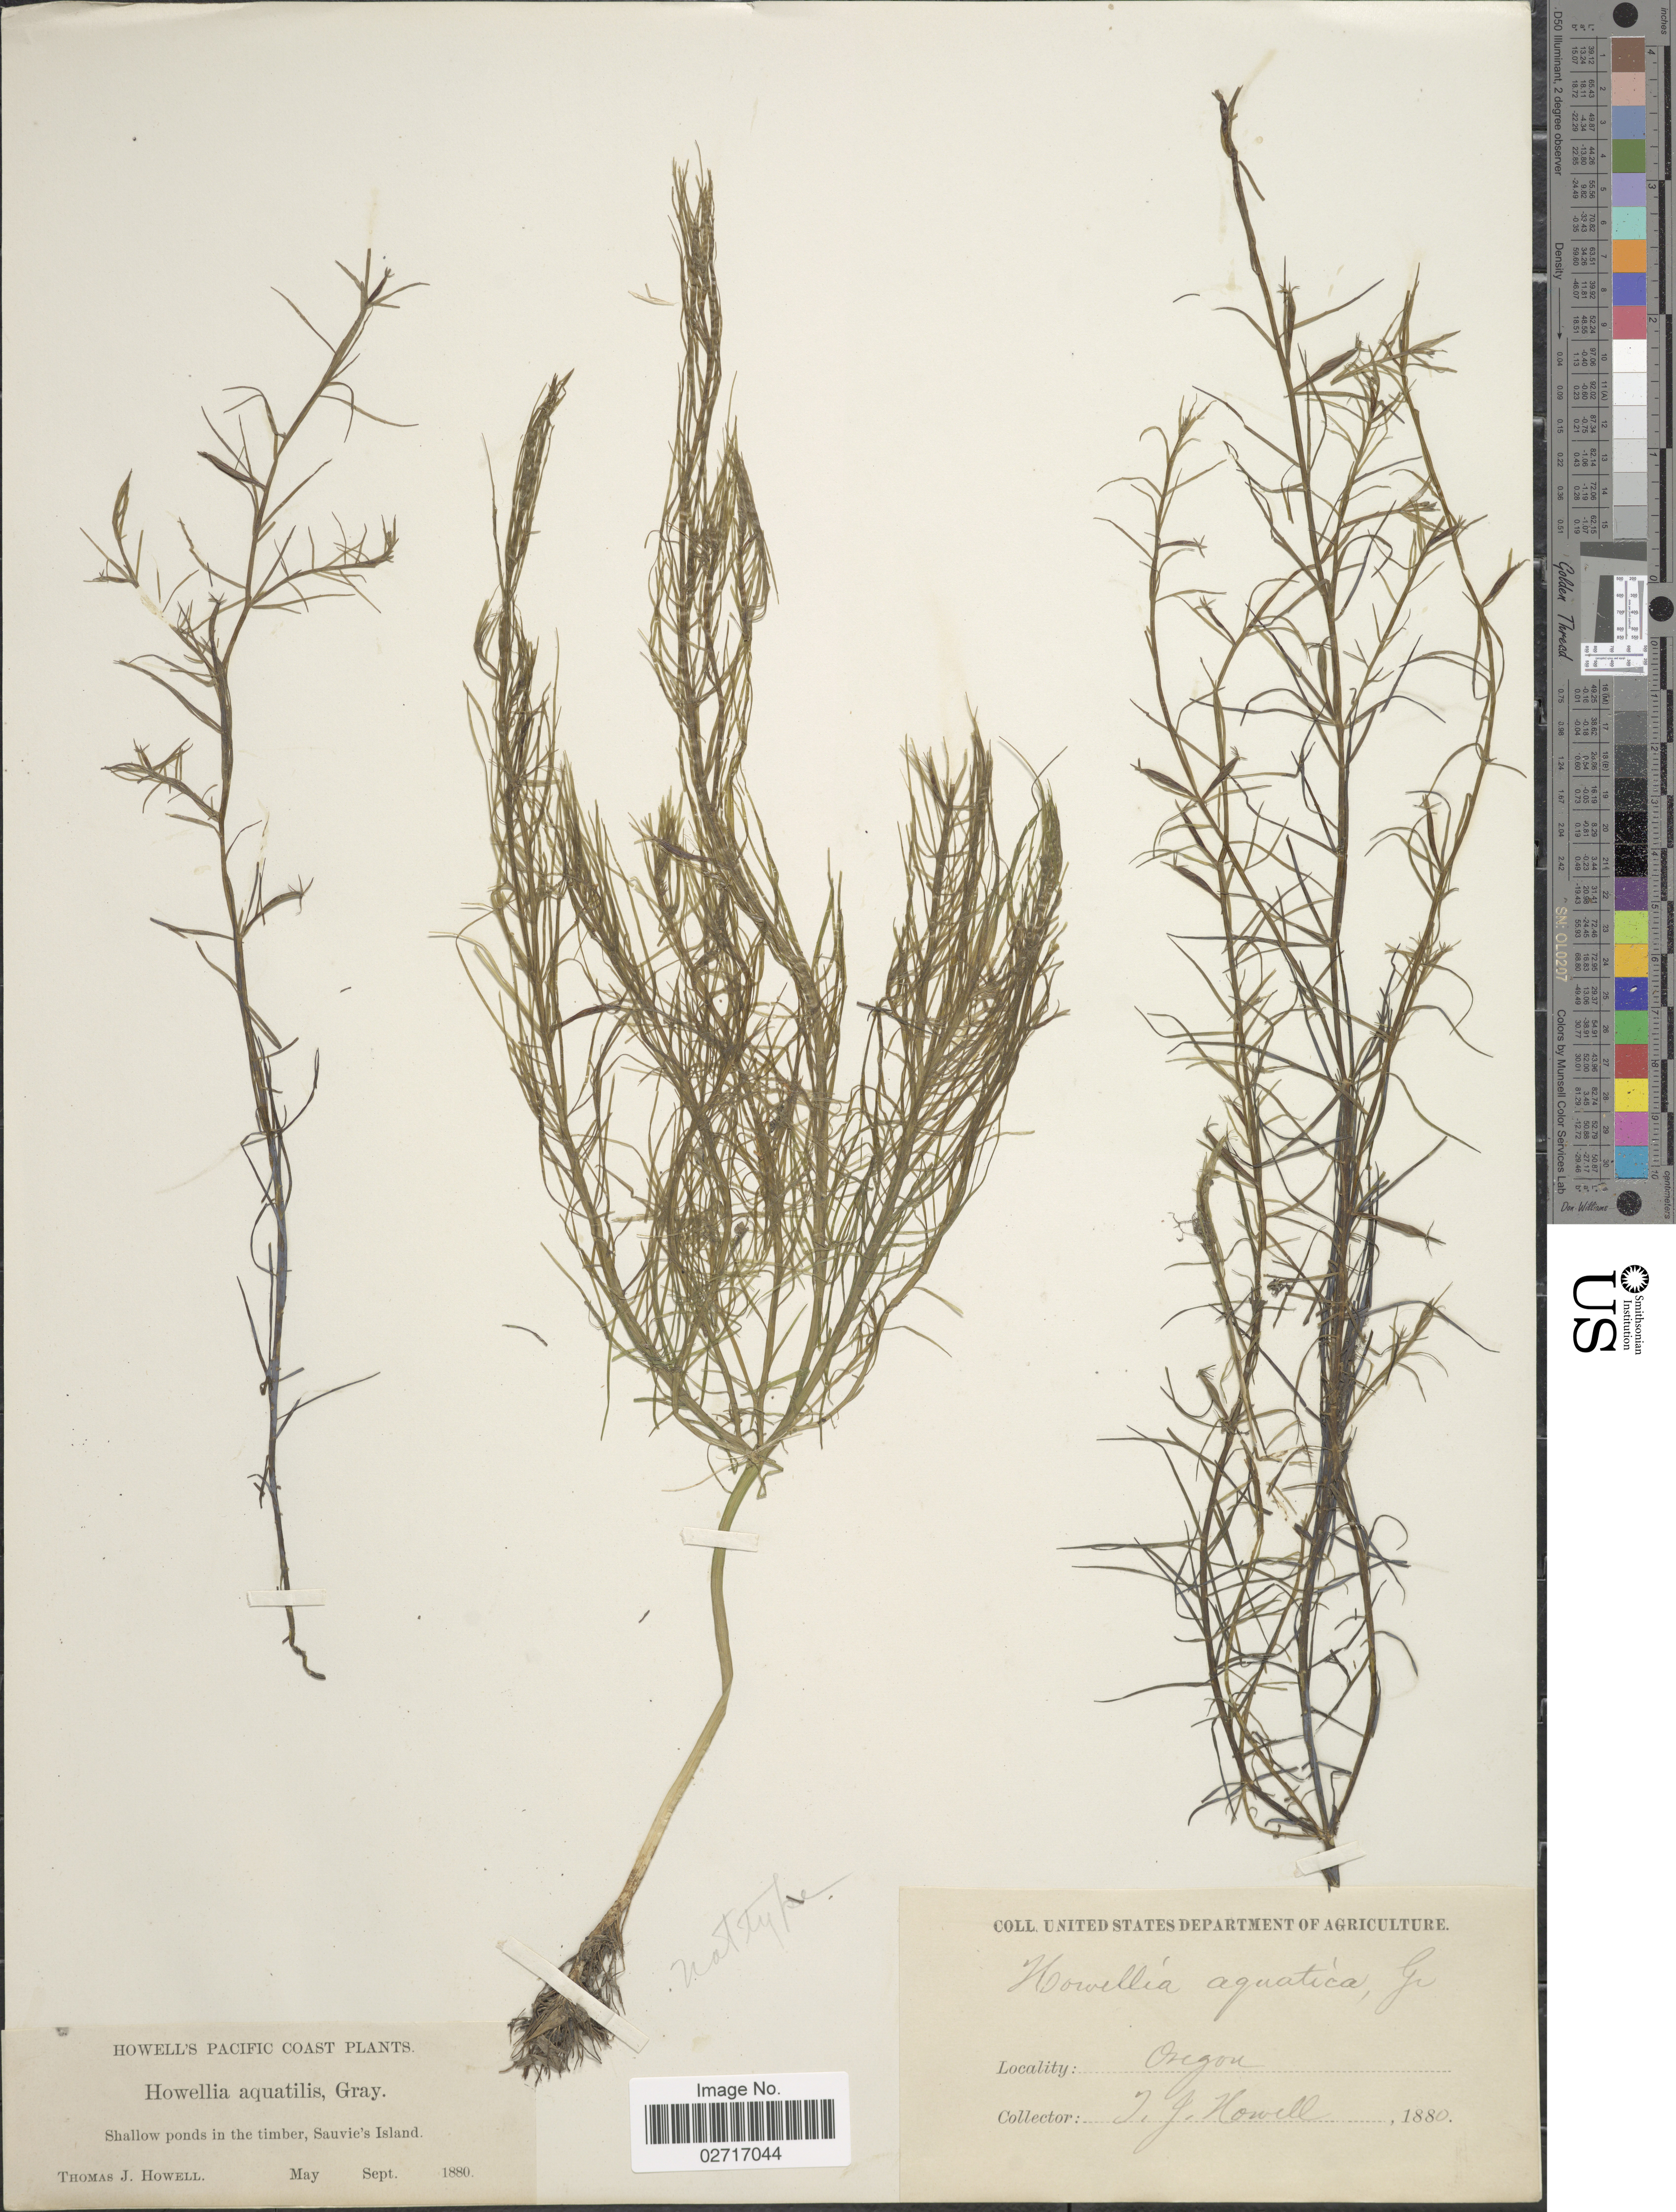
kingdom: Plantae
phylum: Tracheophyta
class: Magnoliopsida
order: Asterales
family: Campanulaceae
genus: Howellia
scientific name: Howellia aquatilis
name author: A. Gray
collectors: T. J. Howell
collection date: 1880-05/1880-09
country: United States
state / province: Oregon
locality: Shallow ponds in the timber, Sauvie's Island